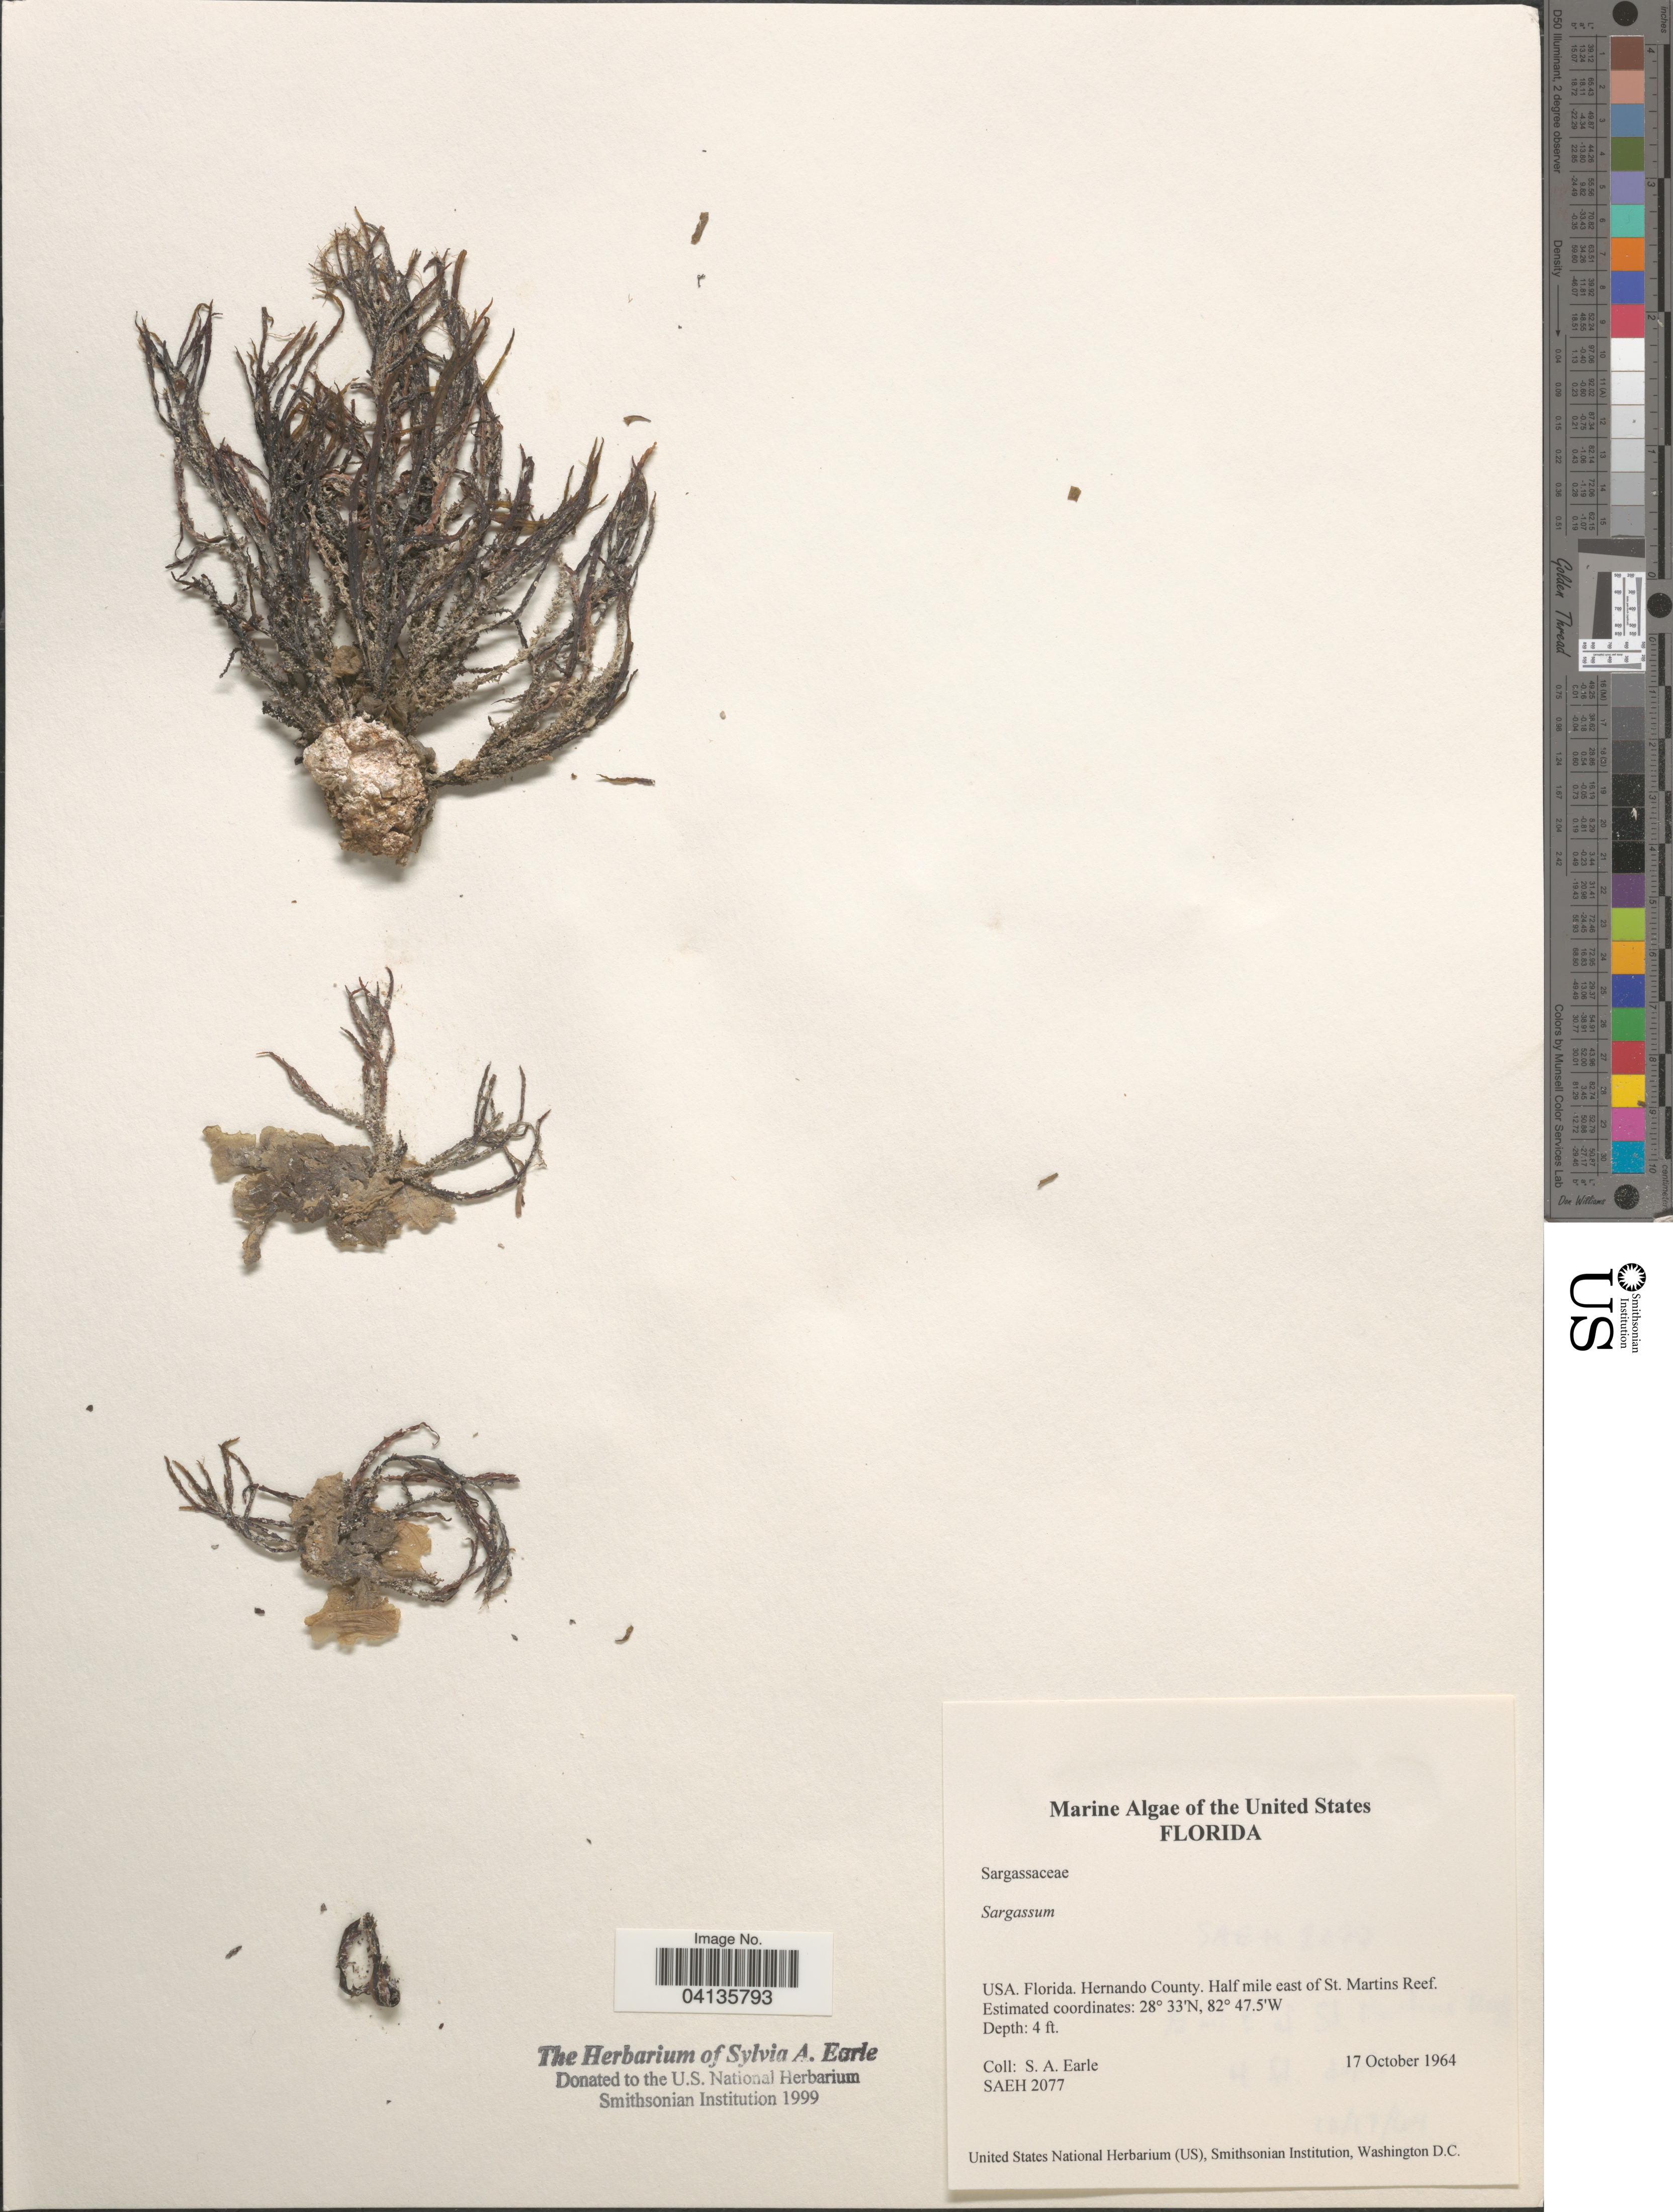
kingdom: Chromista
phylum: Ochrophyta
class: Phaeophyceae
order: Fucales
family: Sargassaceae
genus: Sargassum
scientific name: Sargassum sp.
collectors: S. A. Earle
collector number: SAEH 2077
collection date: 1964-10-17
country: United States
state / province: Florida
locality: Hernando County. Half mile east of St. Martins Reef.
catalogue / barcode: US 238654